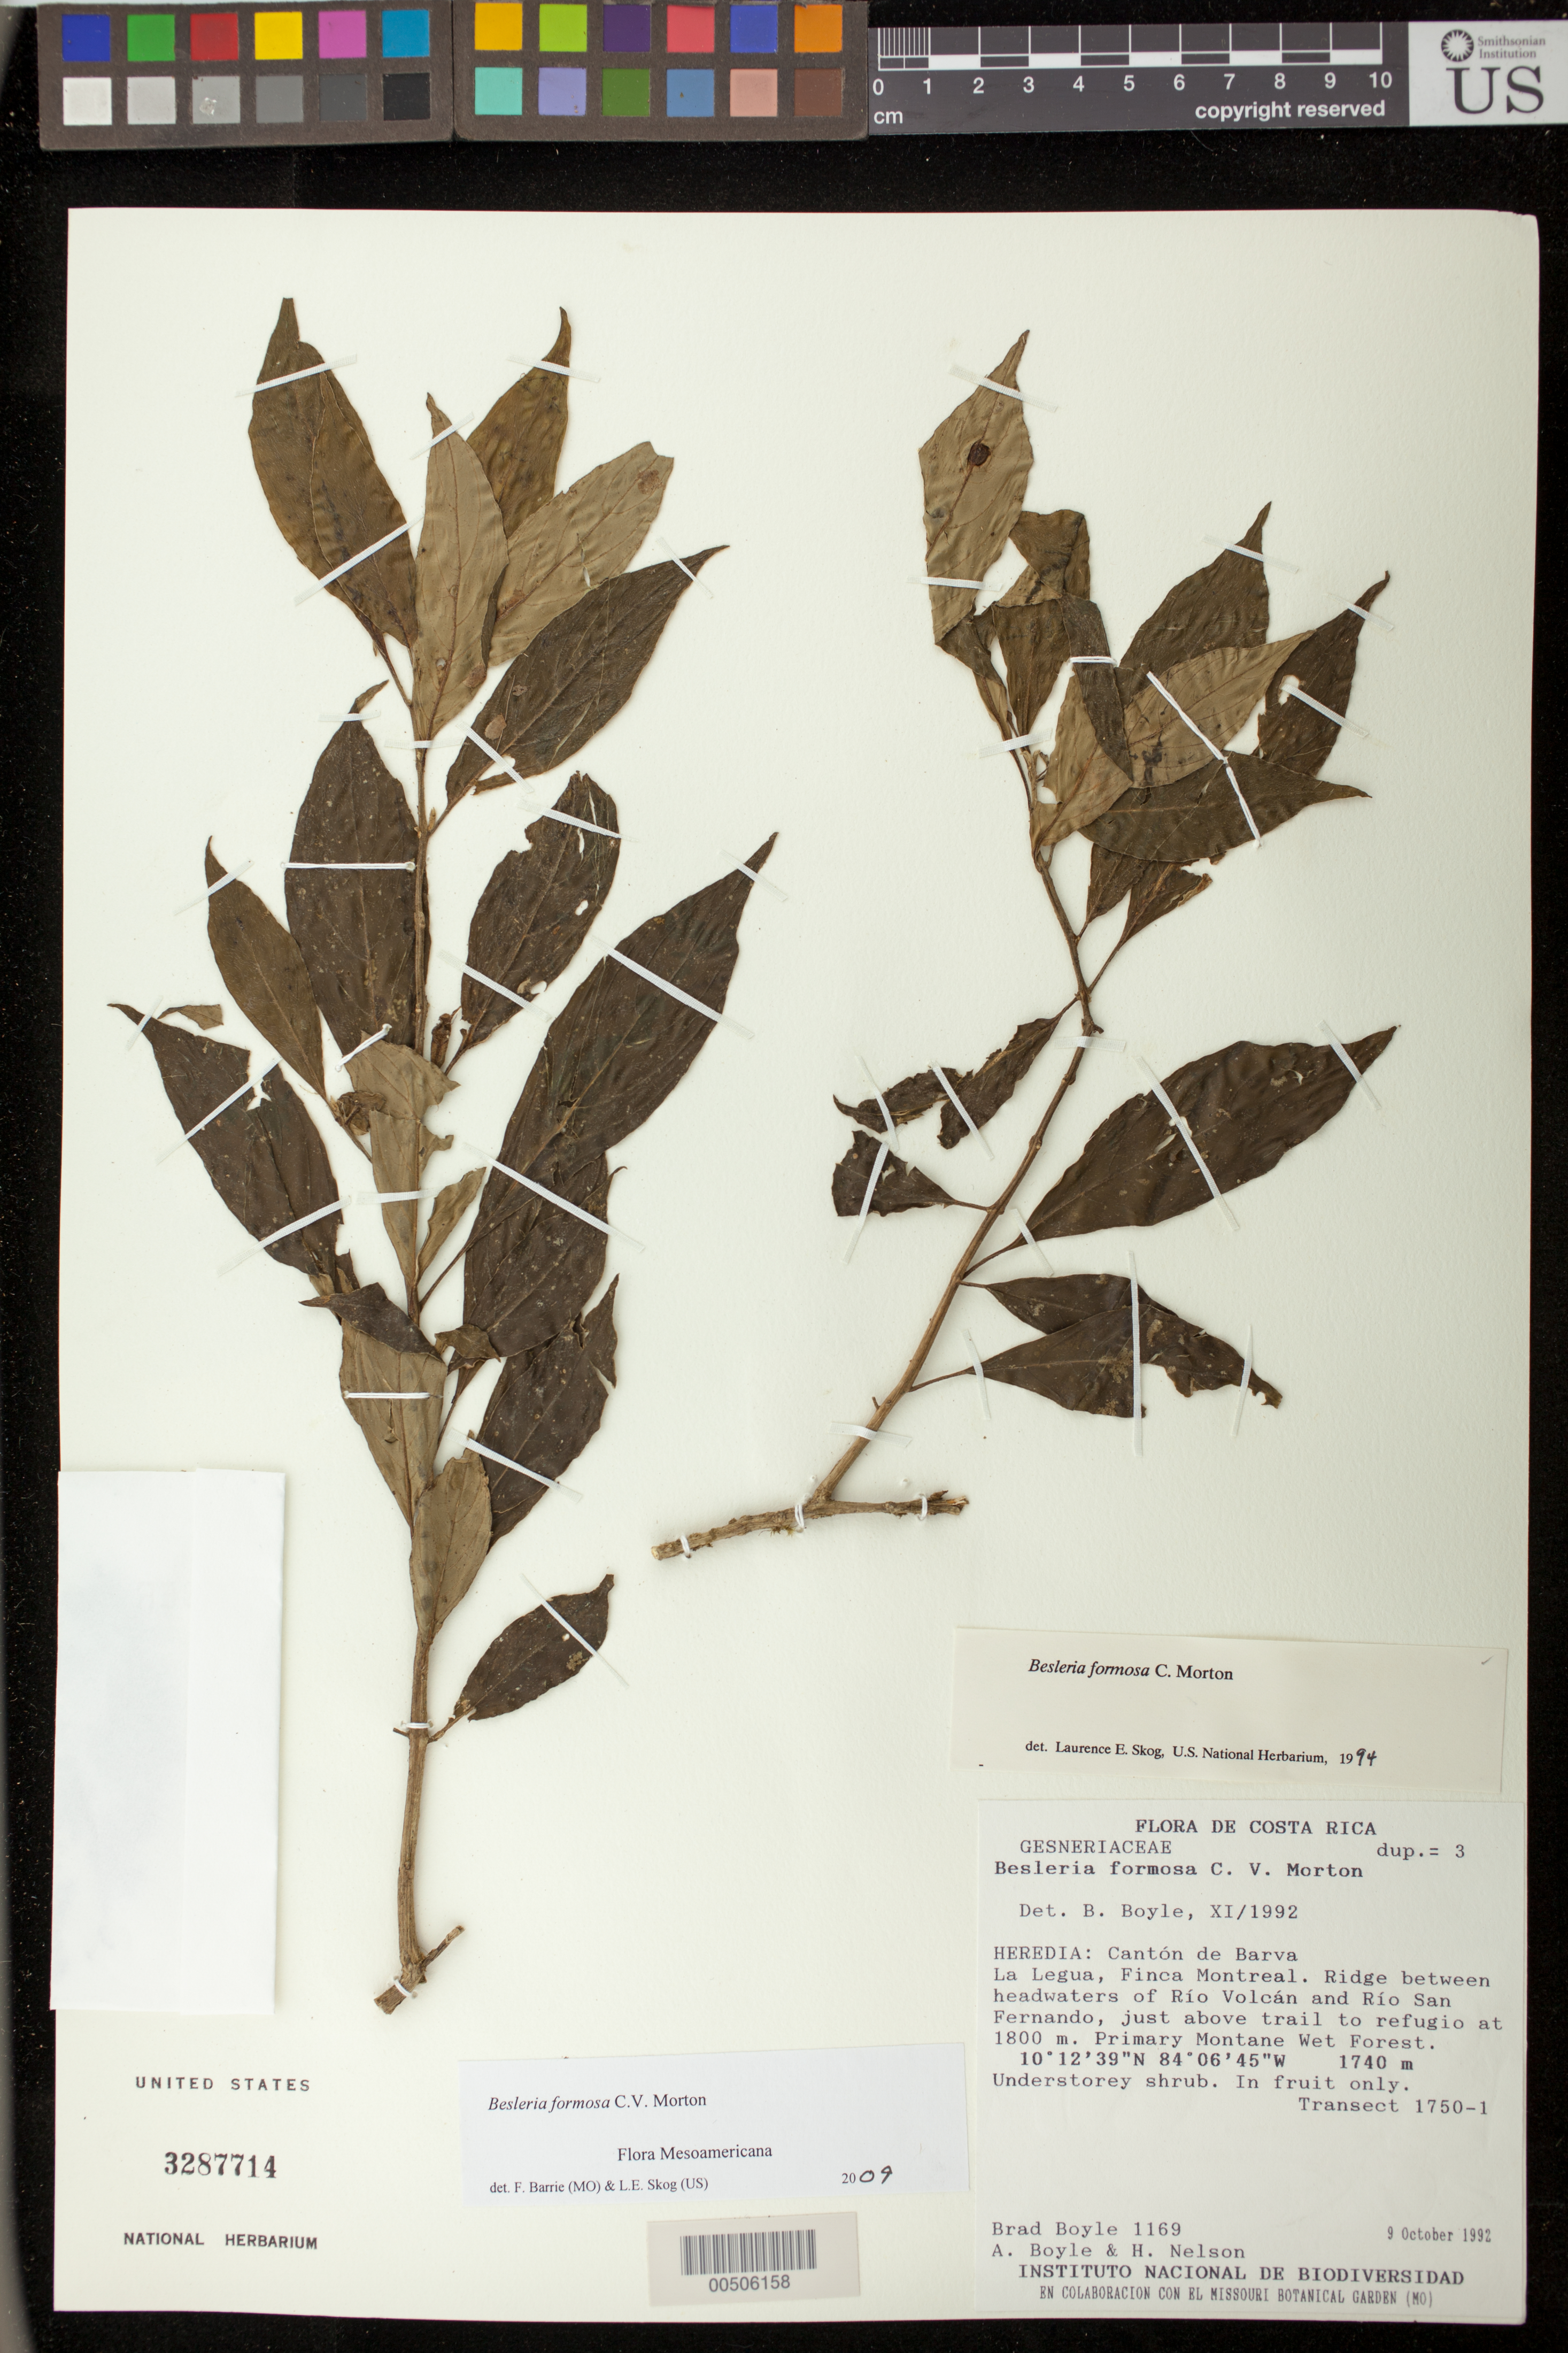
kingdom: Plantae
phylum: Tracheophyta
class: Magnoliopsida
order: Lamiales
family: Gesneriaceae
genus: Besleria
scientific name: Besleria amabilis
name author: C.V. Morton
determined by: Skog, Laurence E.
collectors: B. Boyle, A. Boyle & H. Nelson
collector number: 1169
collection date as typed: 09 Oct 1992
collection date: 1992-10-09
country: Costa Rica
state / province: Heredia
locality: Canton de Barva la Legua. Cantón Heredia, Dist. Varablanca, La Legua, Finca Montreal. Ridge between headwaters of Rio Volcan and Rio San Fernando, just above trail to refugio at 1800 m. Primary Montane Wet Forest.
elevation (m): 1740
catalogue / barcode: US 3287714